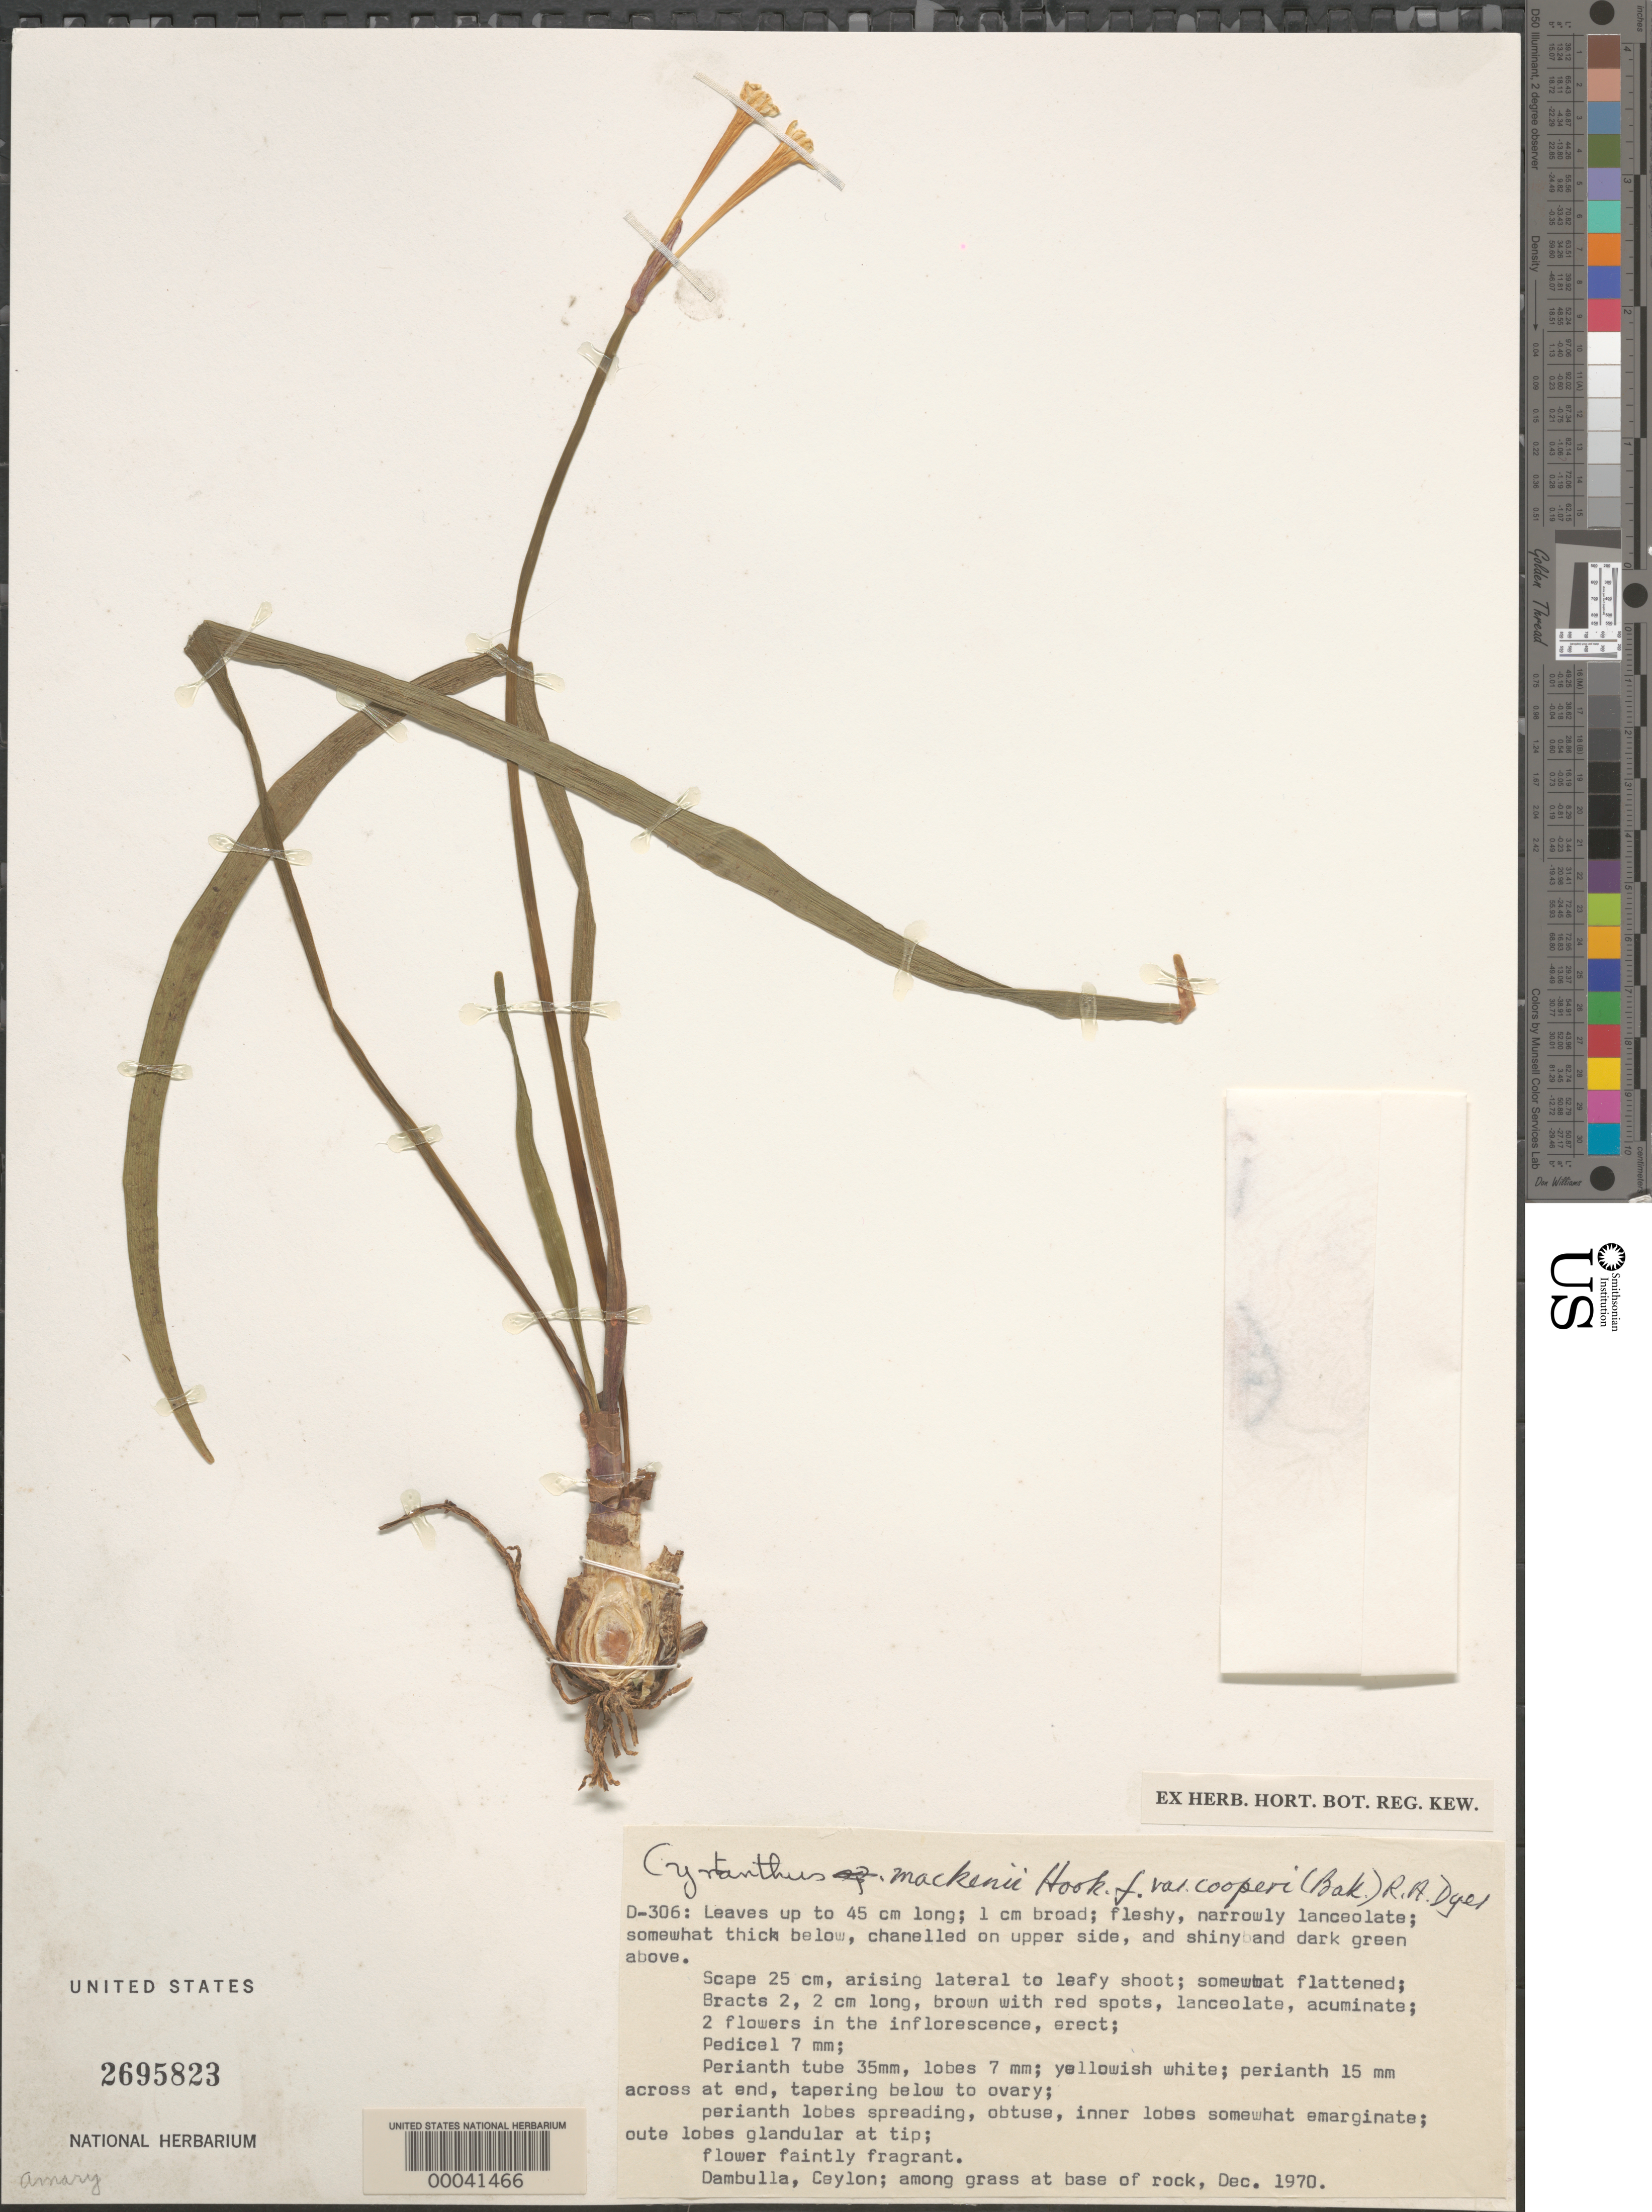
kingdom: Plantae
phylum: Tracheophyta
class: Liliopsida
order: Asparagales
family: Amaryllidaceae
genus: Cyrtanthus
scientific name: Cyrtanthus mackenii var. cooperi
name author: R.A. Dyer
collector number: D-306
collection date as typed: Dec 1970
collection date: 1970-12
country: Sri Lanka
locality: Dambulla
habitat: Among grass at base of rock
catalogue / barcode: US 2695823